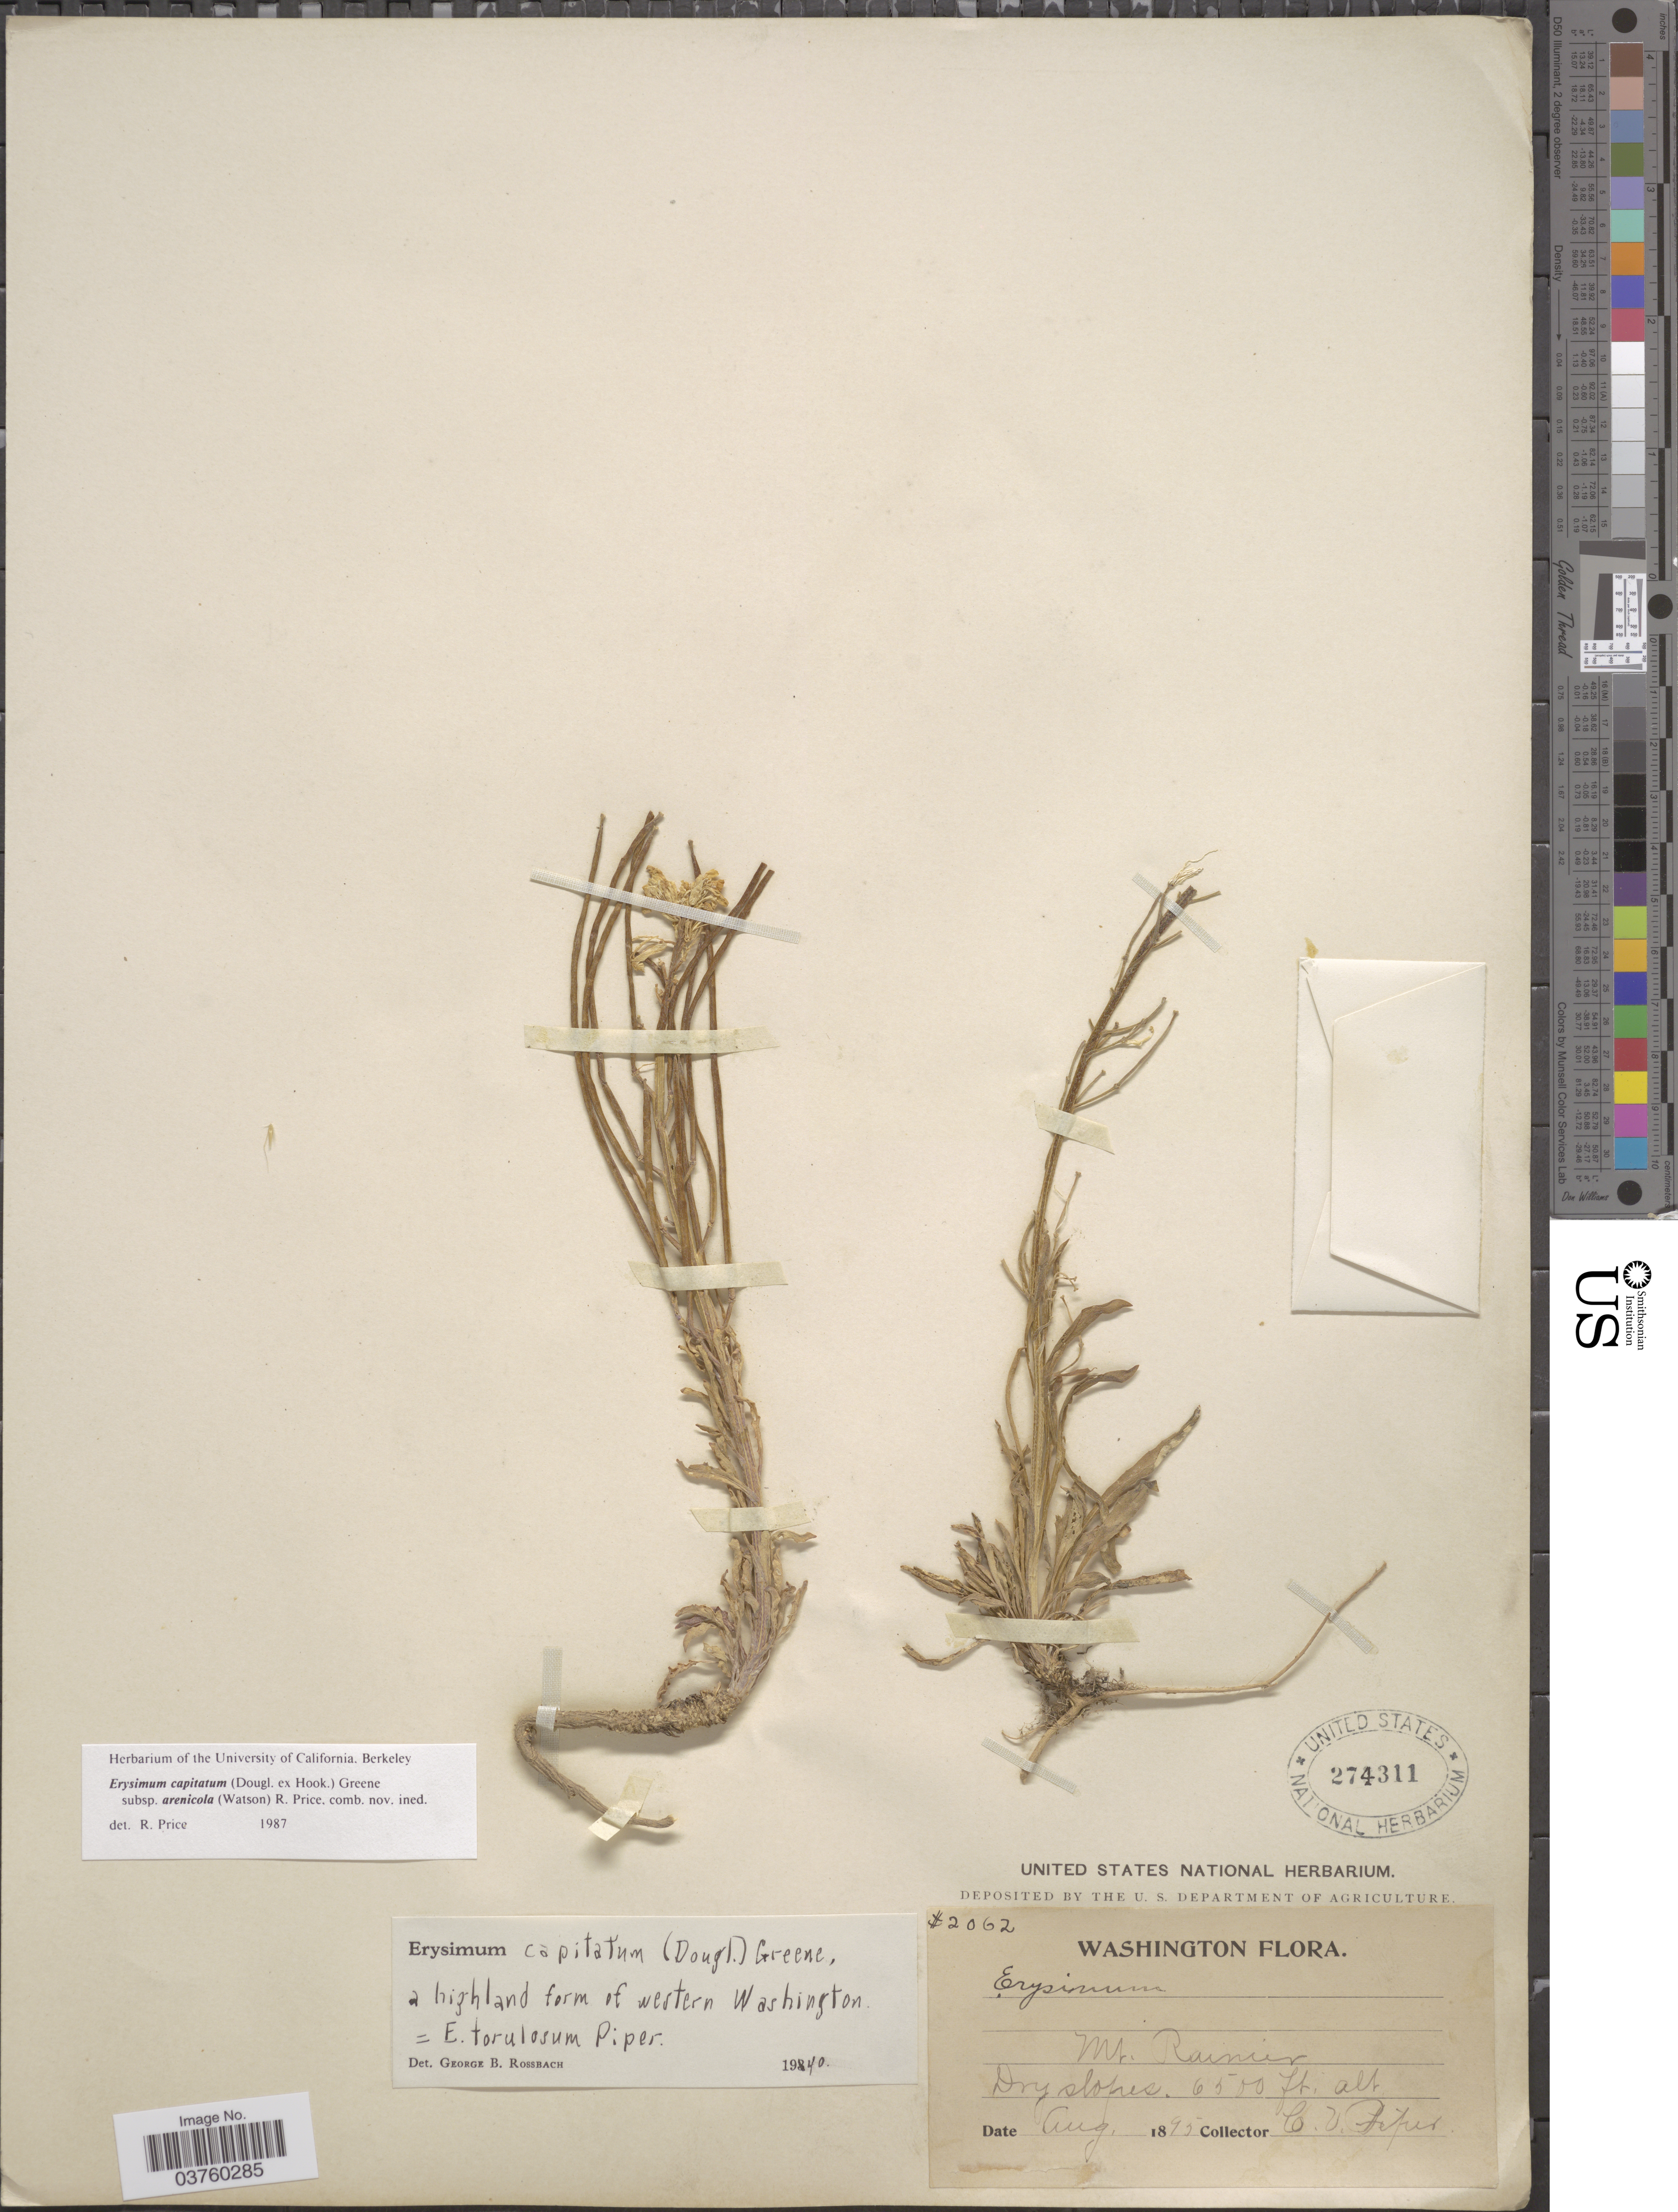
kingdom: Plantae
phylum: Tracheophyta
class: Magnoliopsida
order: Brassicales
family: Brassicaceae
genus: Erysimum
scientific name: Erysimum capitatum subsp. arenicola (S. Watson) R.A. Price, comb. nov. ined.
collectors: C. V. Piper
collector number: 2062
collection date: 1895-08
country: United States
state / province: Washington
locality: Mt. Rainier.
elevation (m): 1981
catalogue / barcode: US 274311